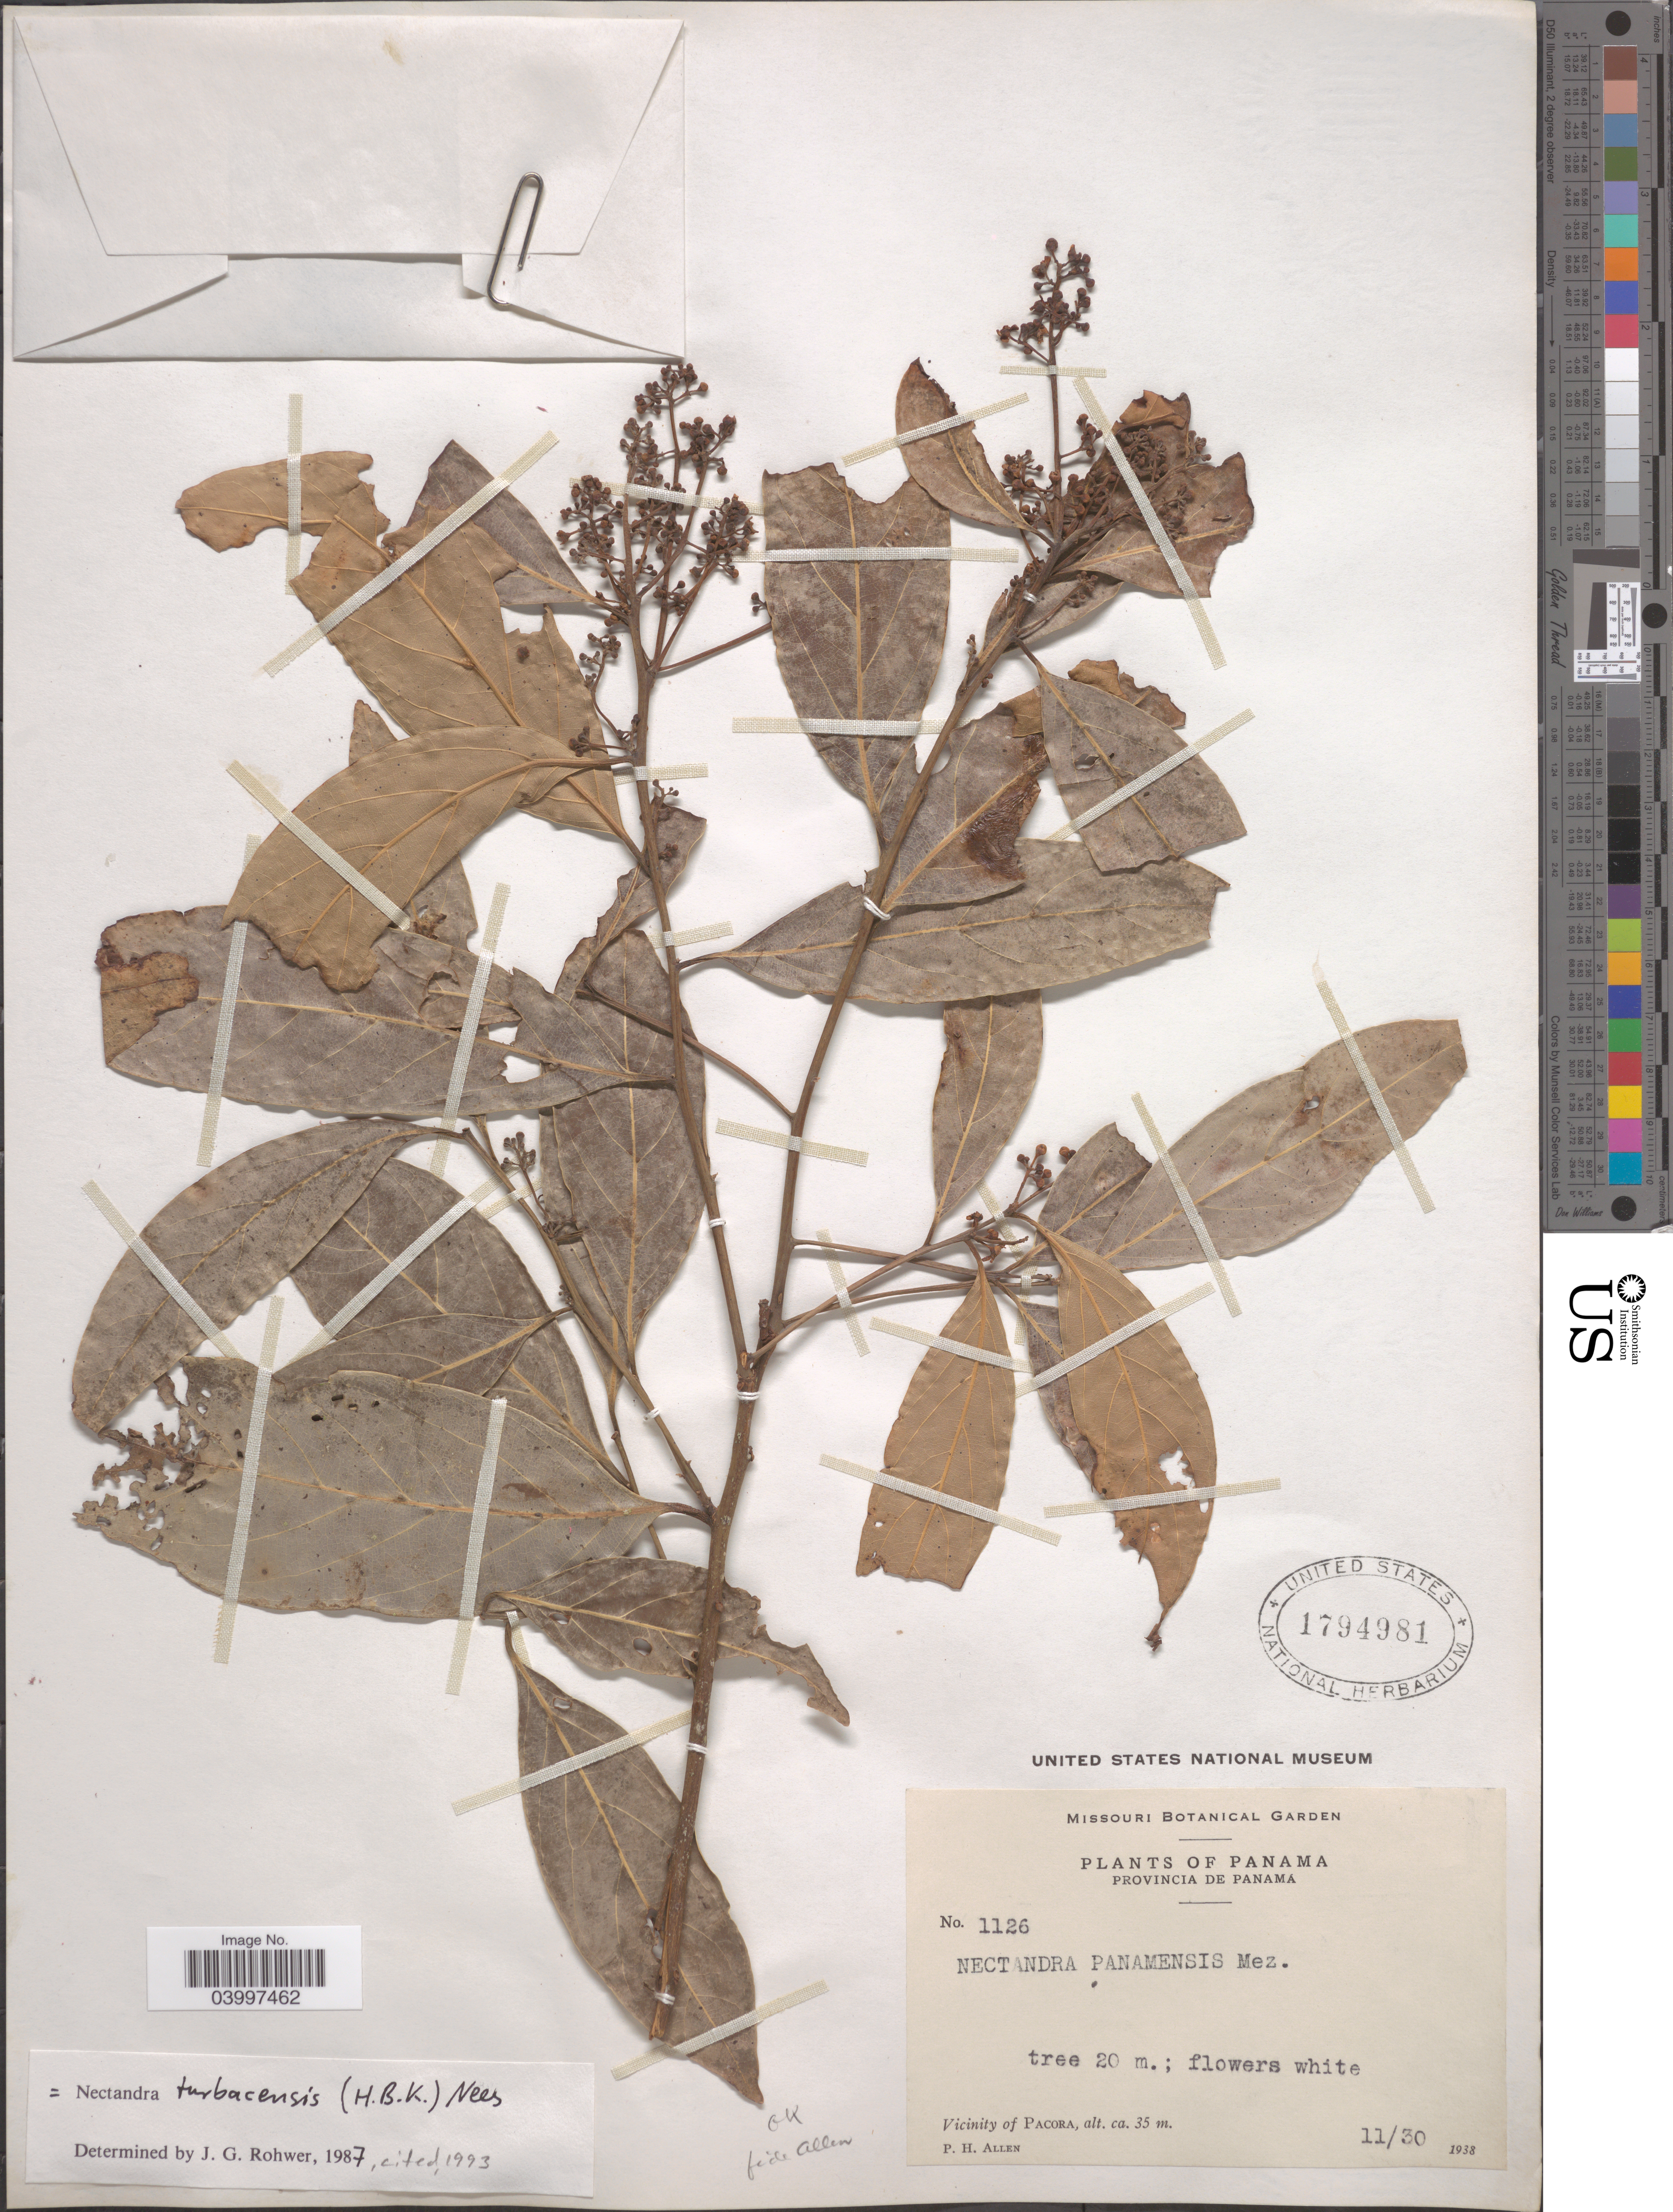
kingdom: Plantae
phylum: Tracheophyta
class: Magnoliopsida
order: Laurales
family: Lauraceae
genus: Nectandra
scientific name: Nectandra turbacensis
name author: (Kunth) Nees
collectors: P. H. Allen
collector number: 1126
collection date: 1938-11-30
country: Panama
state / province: Panamá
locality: Vicinity of Pacora.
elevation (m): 35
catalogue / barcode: US 1794981